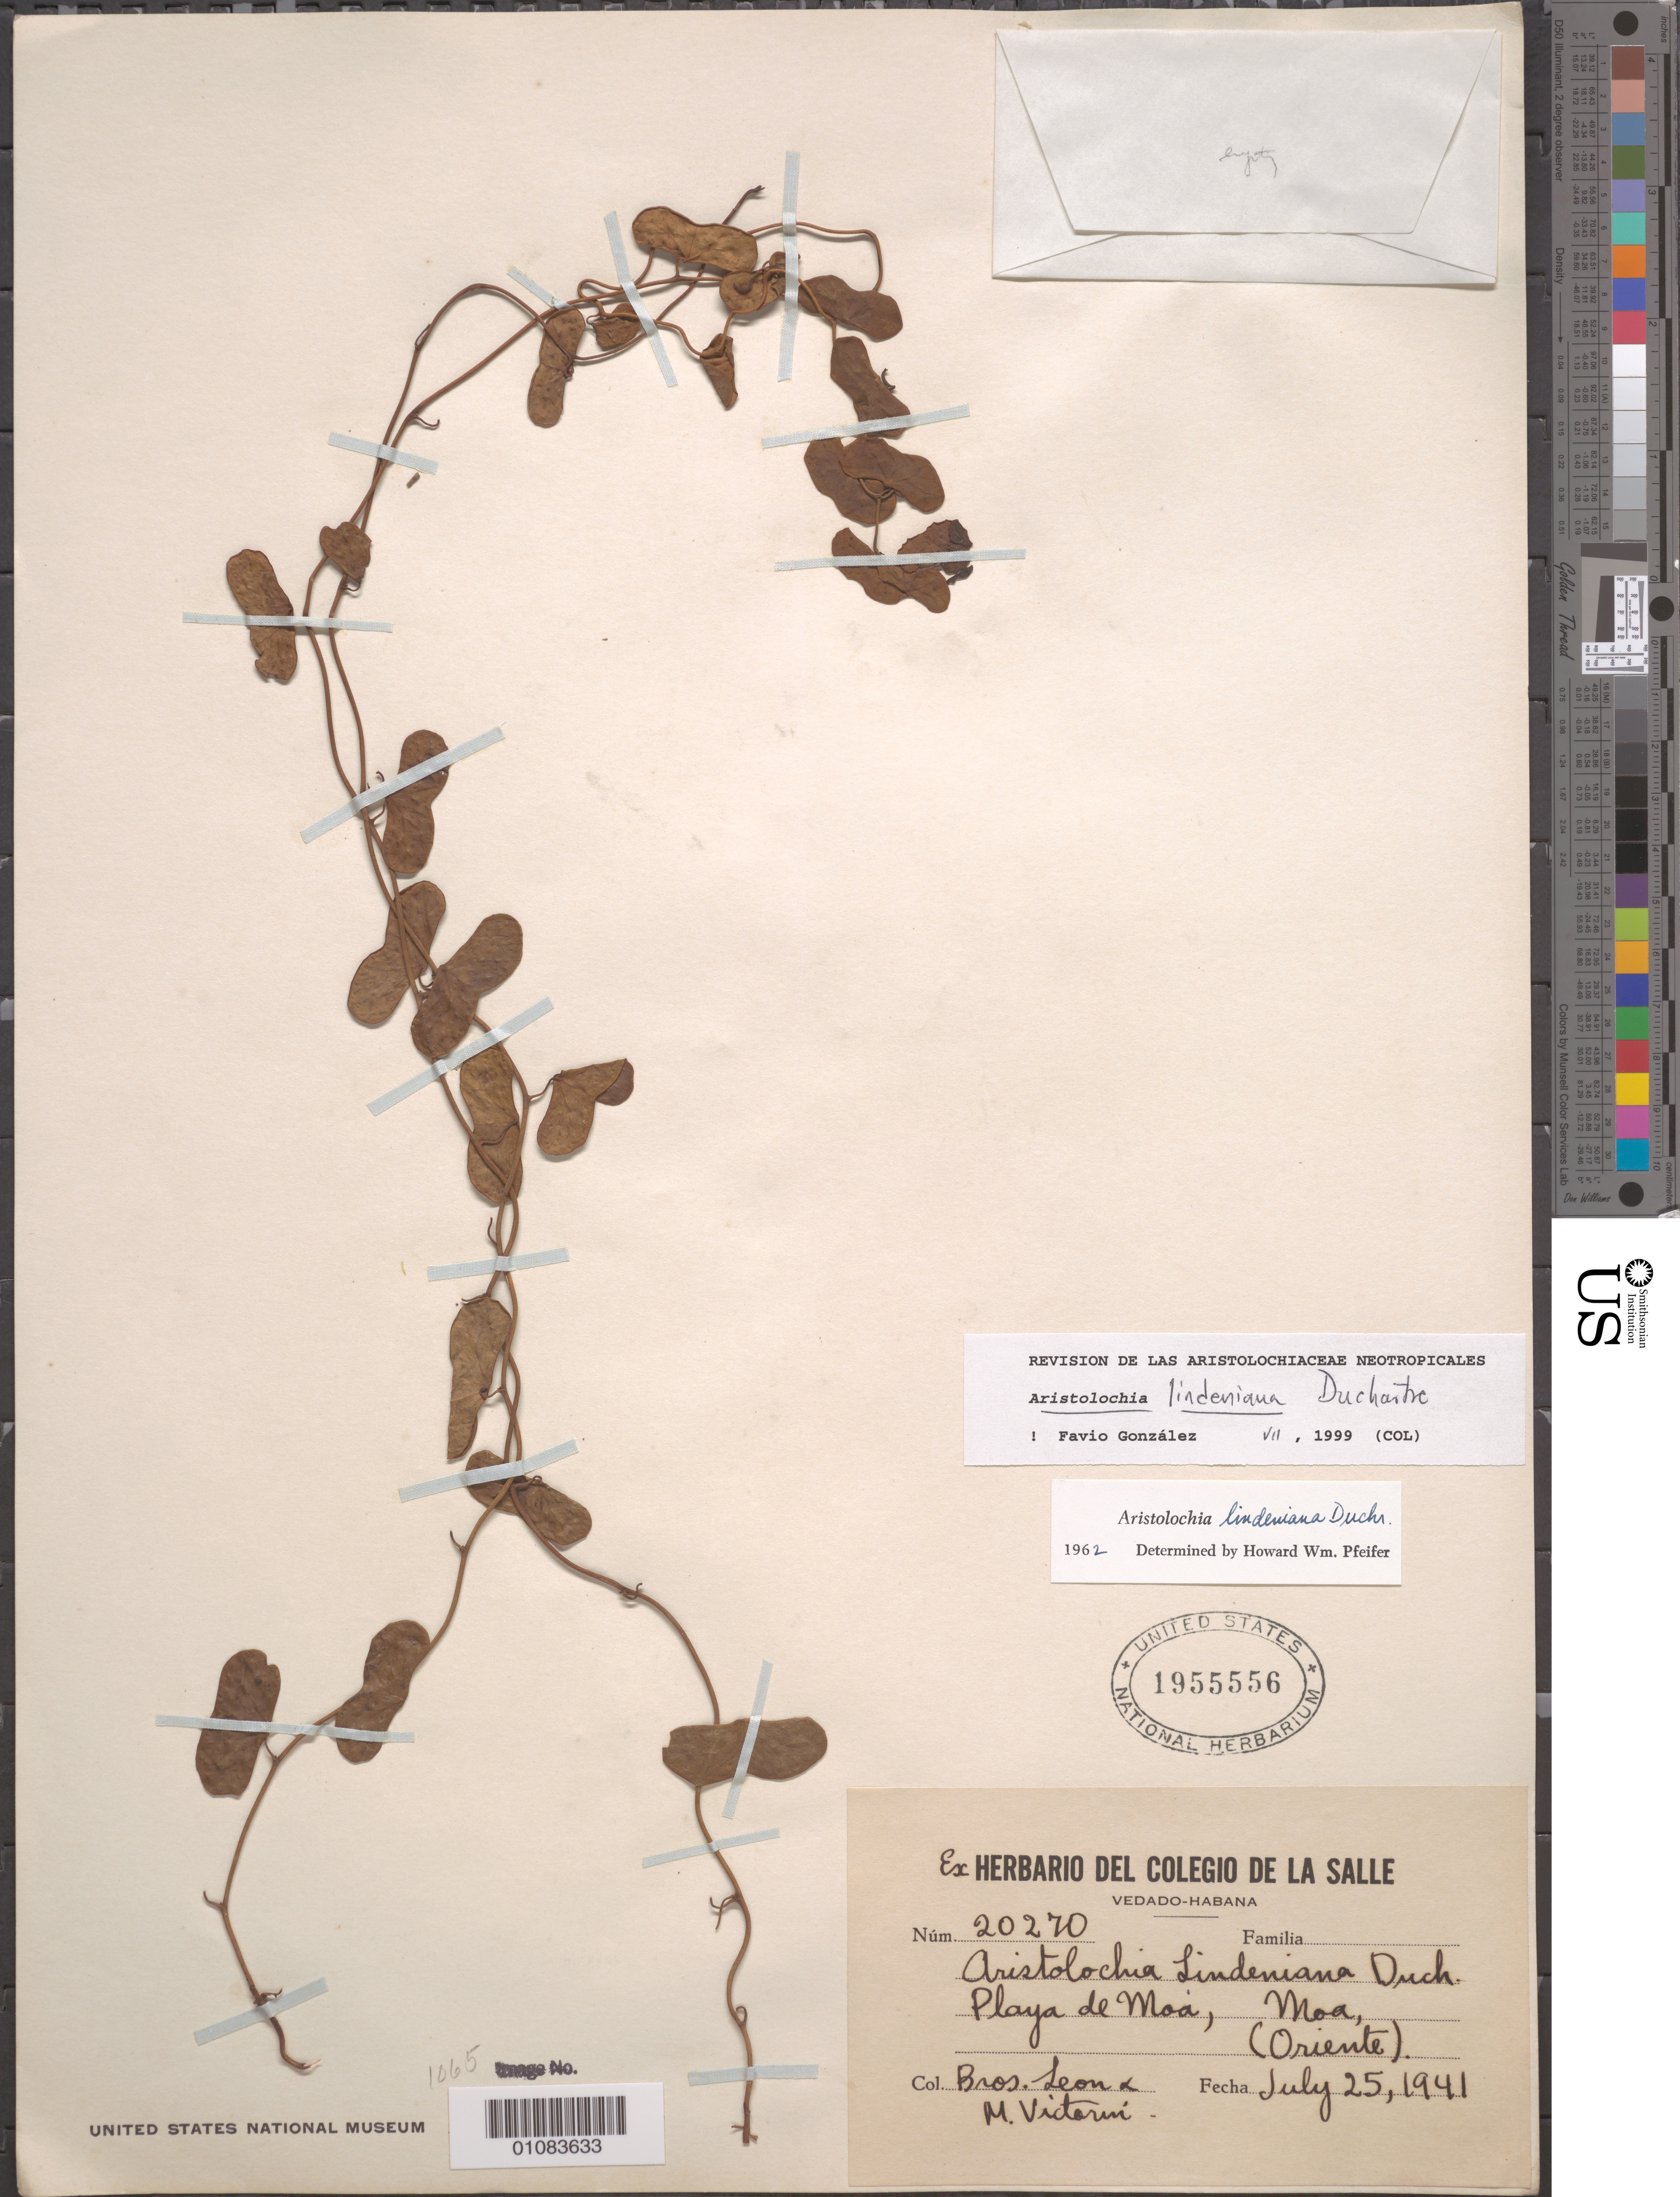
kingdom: Plantae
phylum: Tracheophyta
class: Magnoliopsida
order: Piperales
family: Aristolochiaceae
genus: Aristolochia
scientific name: Aristolochia lindeniana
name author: Duch.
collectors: Bro. León & F. Victorin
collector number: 20270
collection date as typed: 25 Jul 1941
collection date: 1941-07-25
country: Cuba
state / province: Holguín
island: Cuba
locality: Oriente, Moa, Playa de MOa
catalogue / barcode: US 1955556